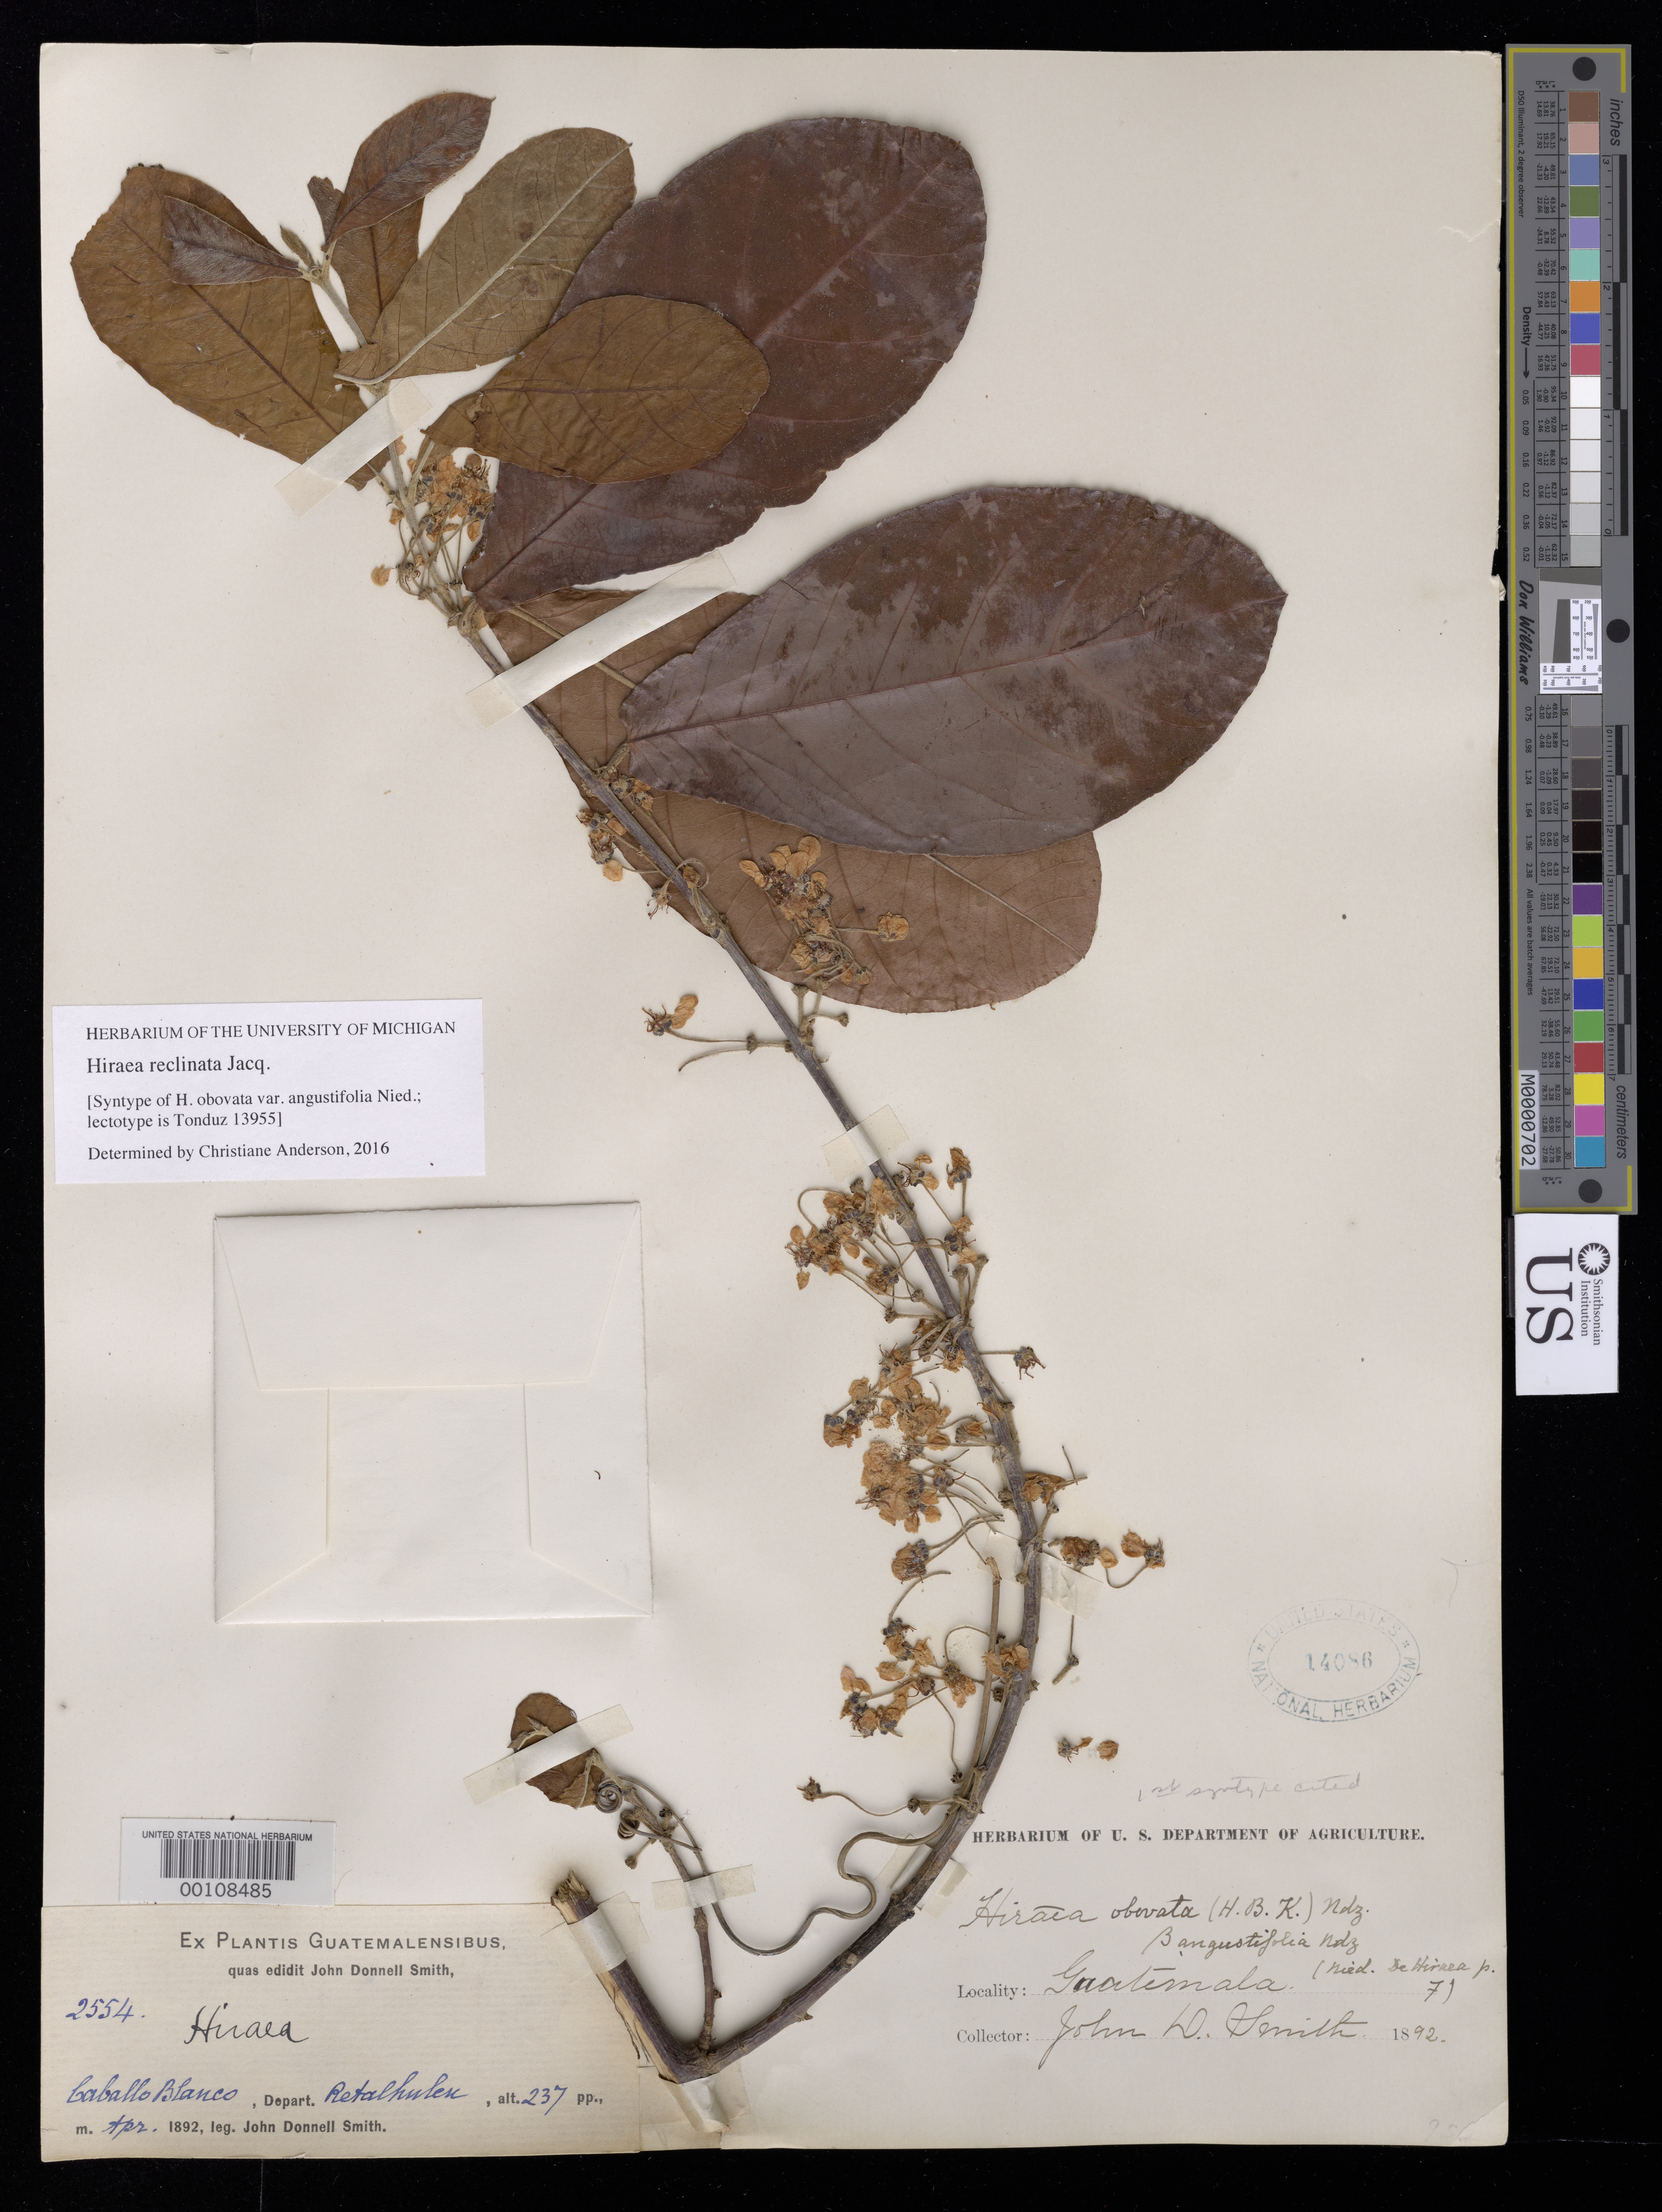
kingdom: Plantae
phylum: Tracheophyta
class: Magnoliopsida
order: Malpighiales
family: Malpighiaceae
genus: Hiraea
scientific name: Hiraea obovata var. angustifolia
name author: Nied.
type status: Isosyntype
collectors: J. Donnell Smith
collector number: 2554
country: Guatemala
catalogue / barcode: US 14086